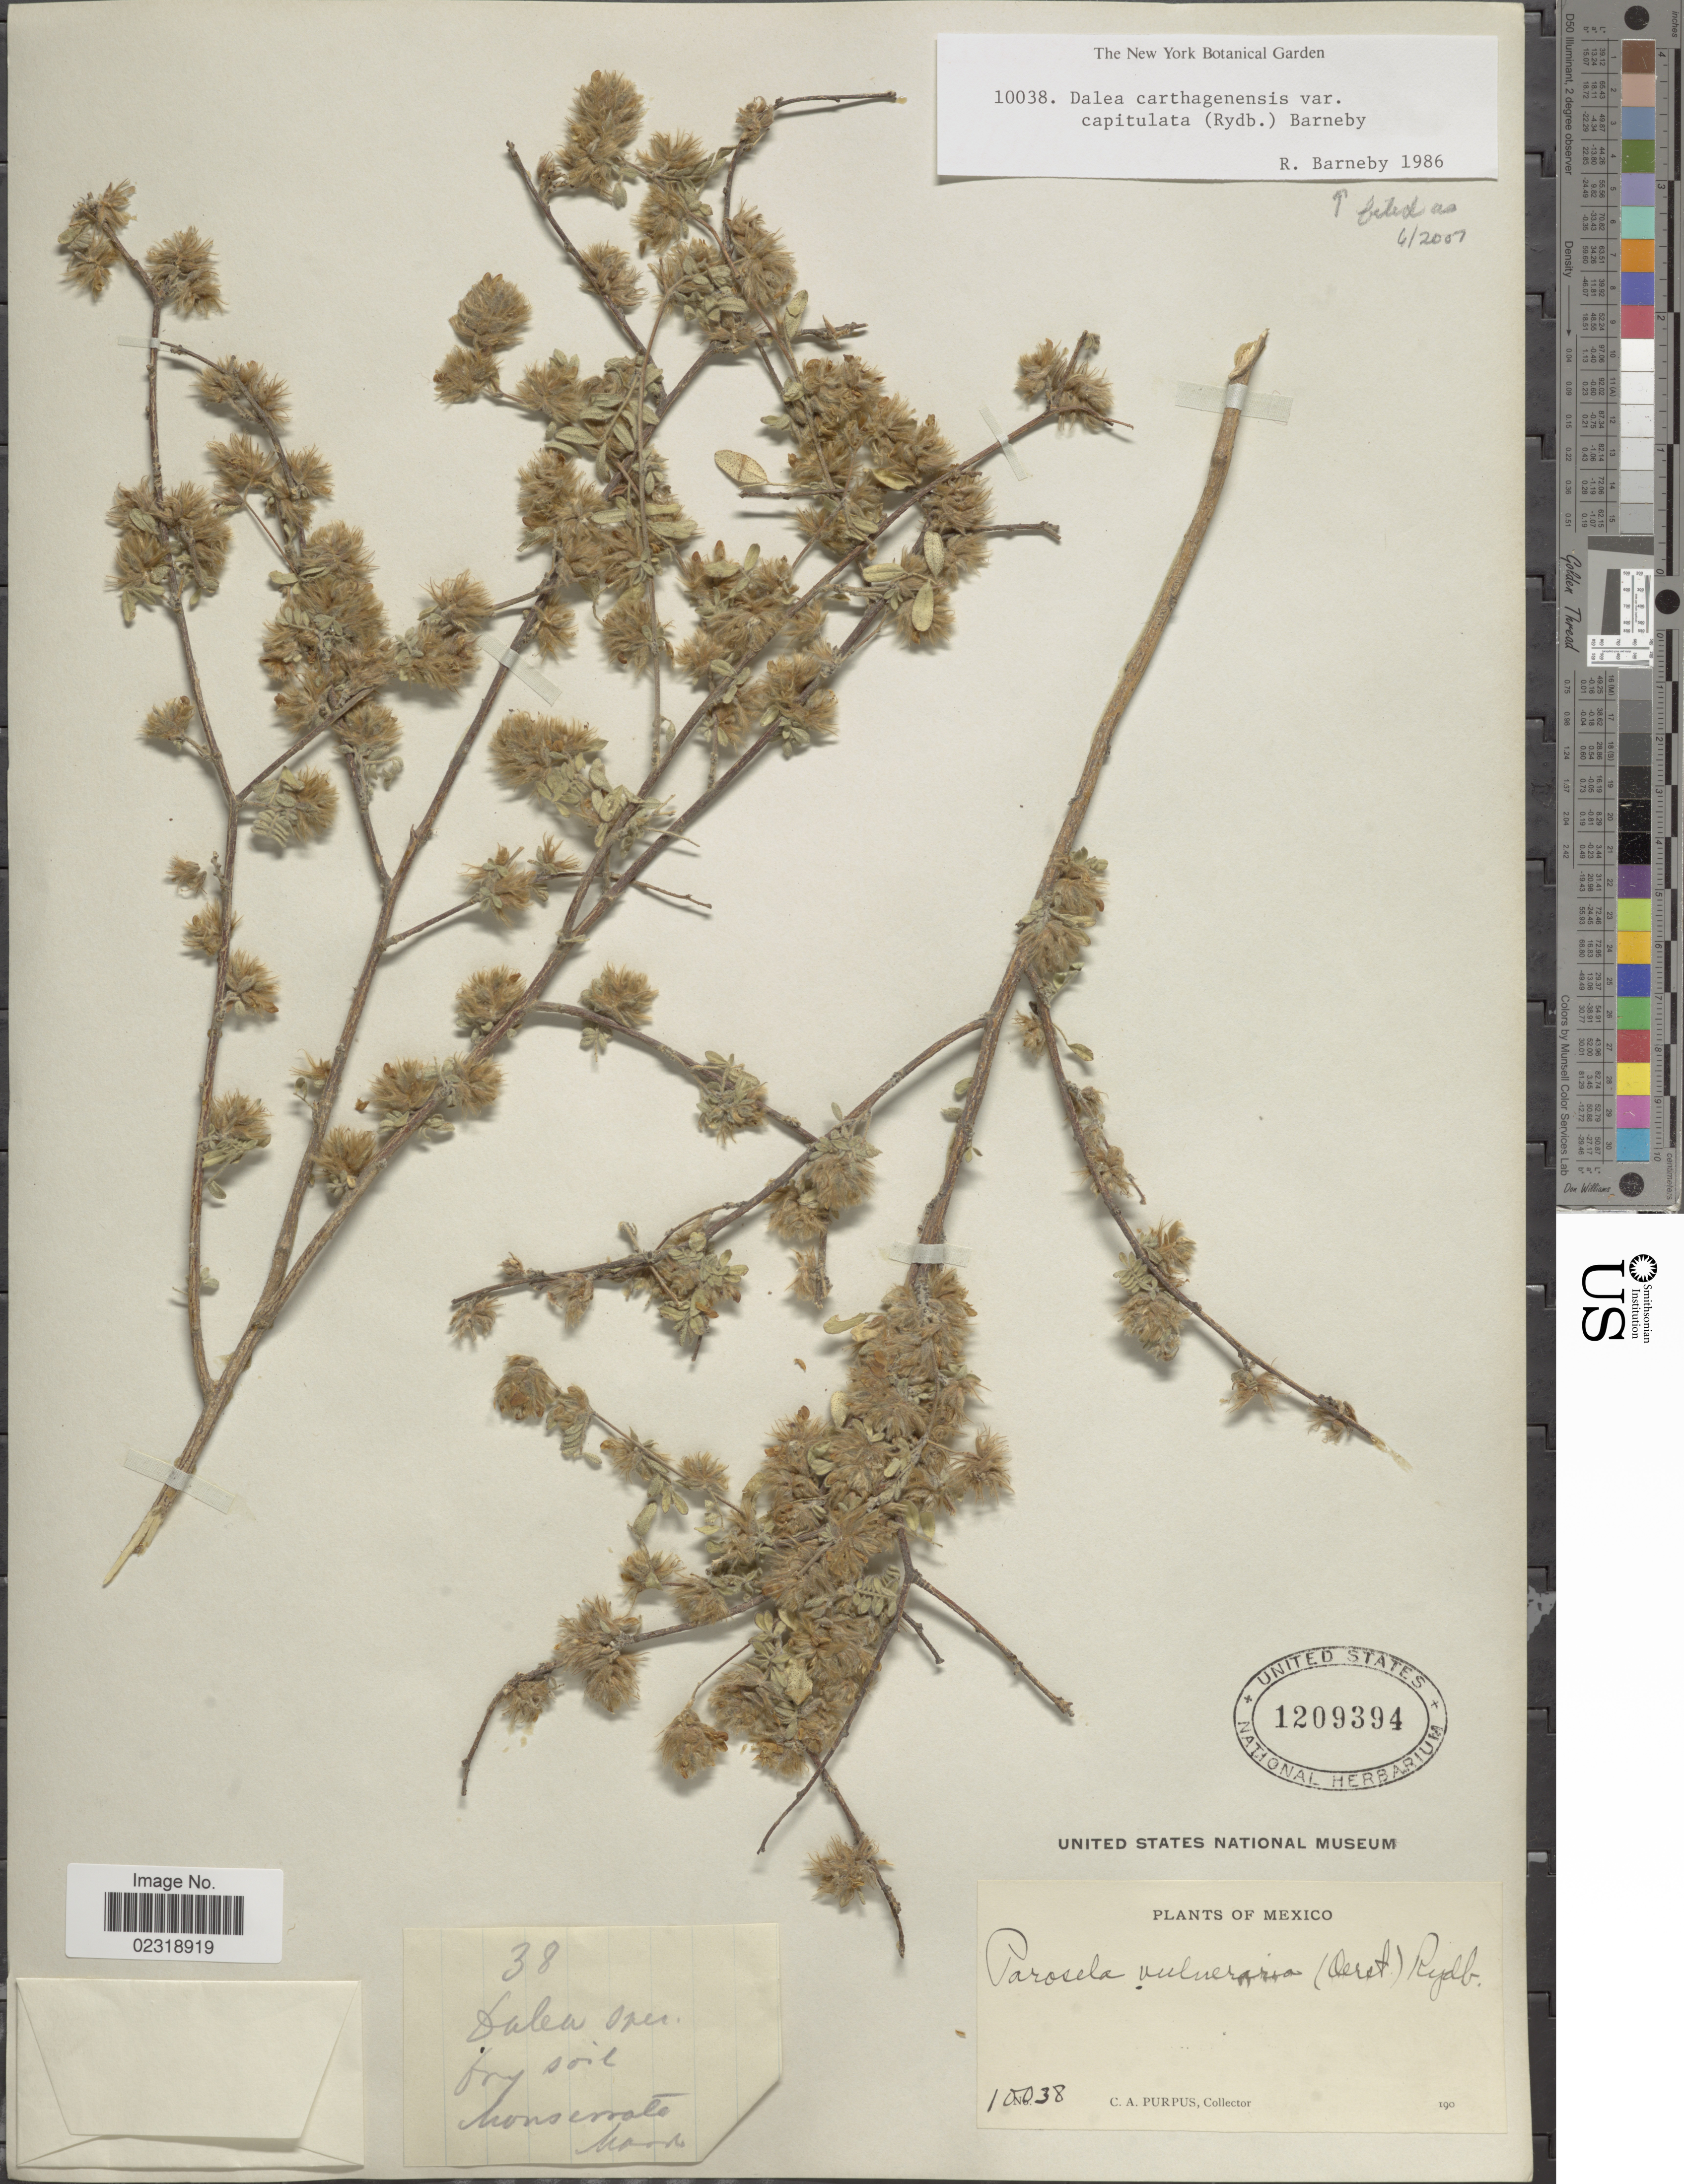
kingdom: Plantae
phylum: Tracheophyta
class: Magnoliopsida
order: Fabales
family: Fabaceae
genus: Dalea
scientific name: Dalea carthagenensis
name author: (Jacq.) J.F. Macbr.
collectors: C. A. Purpus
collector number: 10038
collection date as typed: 190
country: Mexico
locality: Monserrate woods.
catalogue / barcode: US 1209394